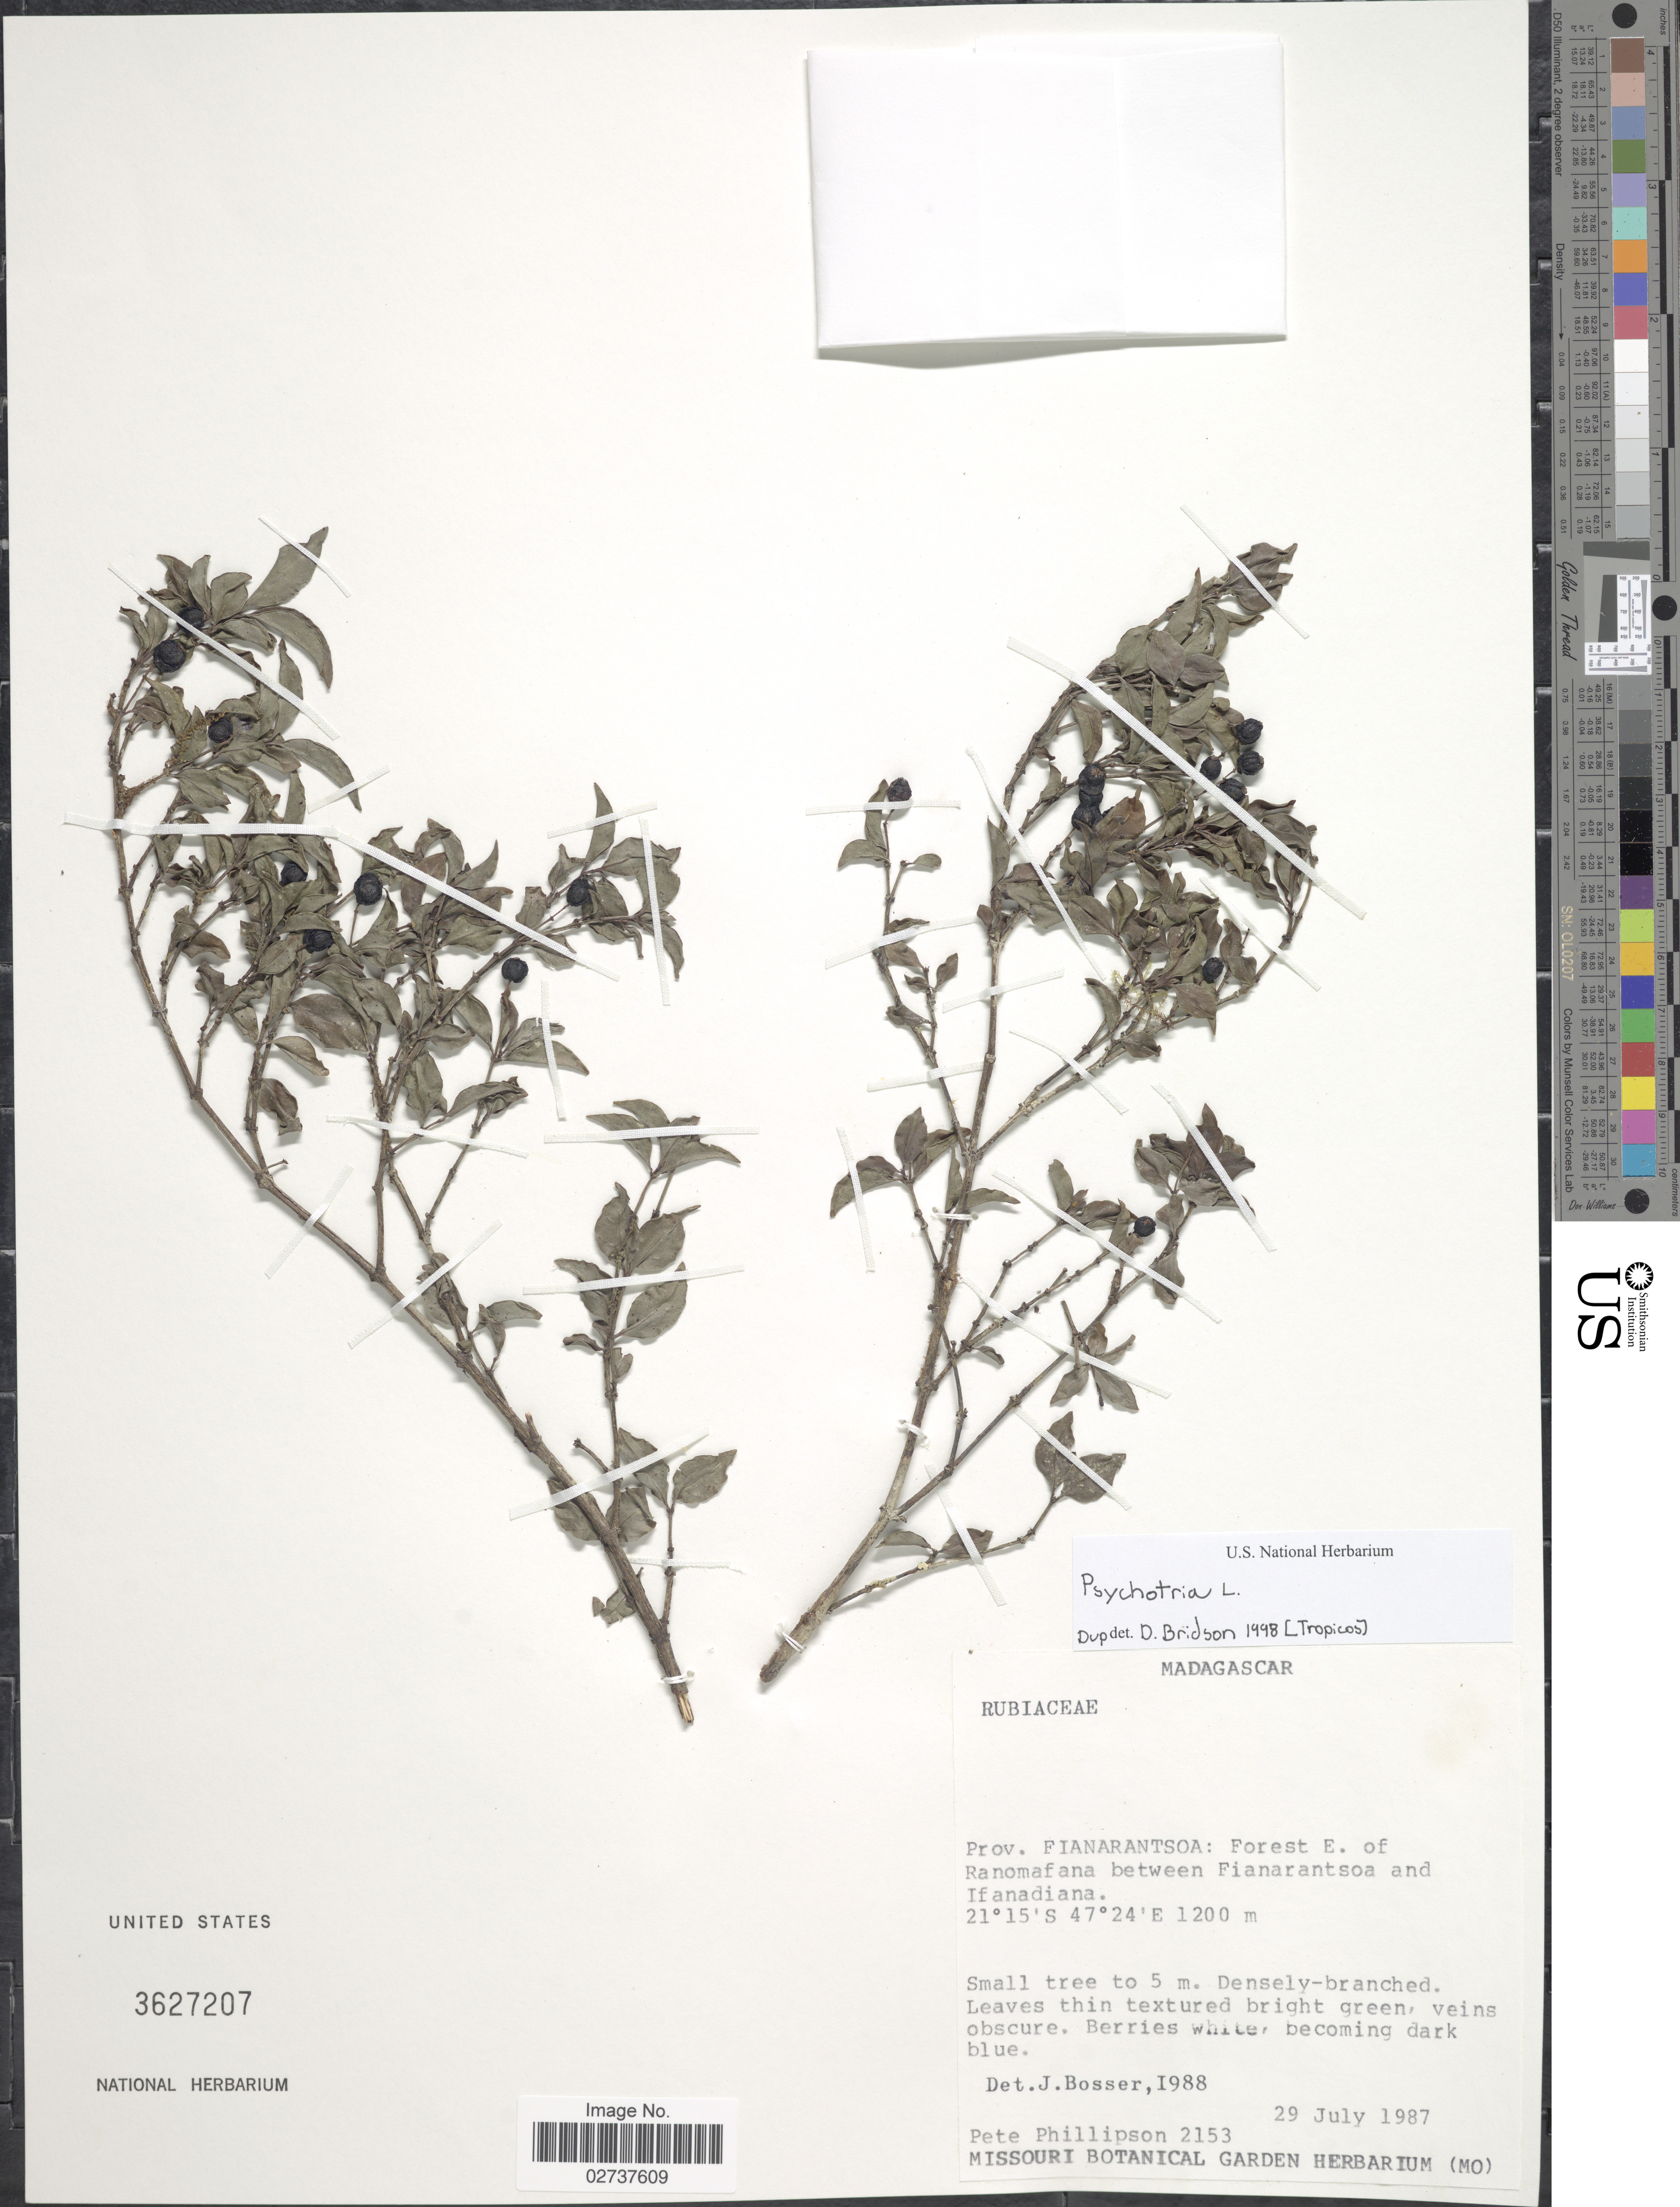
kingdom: Plantae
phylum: Tracheophyta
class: Magnoliopsida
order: Gentianales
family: Rubiaceae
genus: Psychotria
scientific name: Psychotria sp.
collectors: P. B. Phillipson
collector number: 2153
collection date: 1987-07-29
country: Madagascar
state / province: Haute Matsiatra / Vatovavy Fitovinany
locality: Forest E. of Ranomafana between Fianarantsoa and Ifanadiana.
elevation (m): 1200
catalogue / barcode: US 3627207